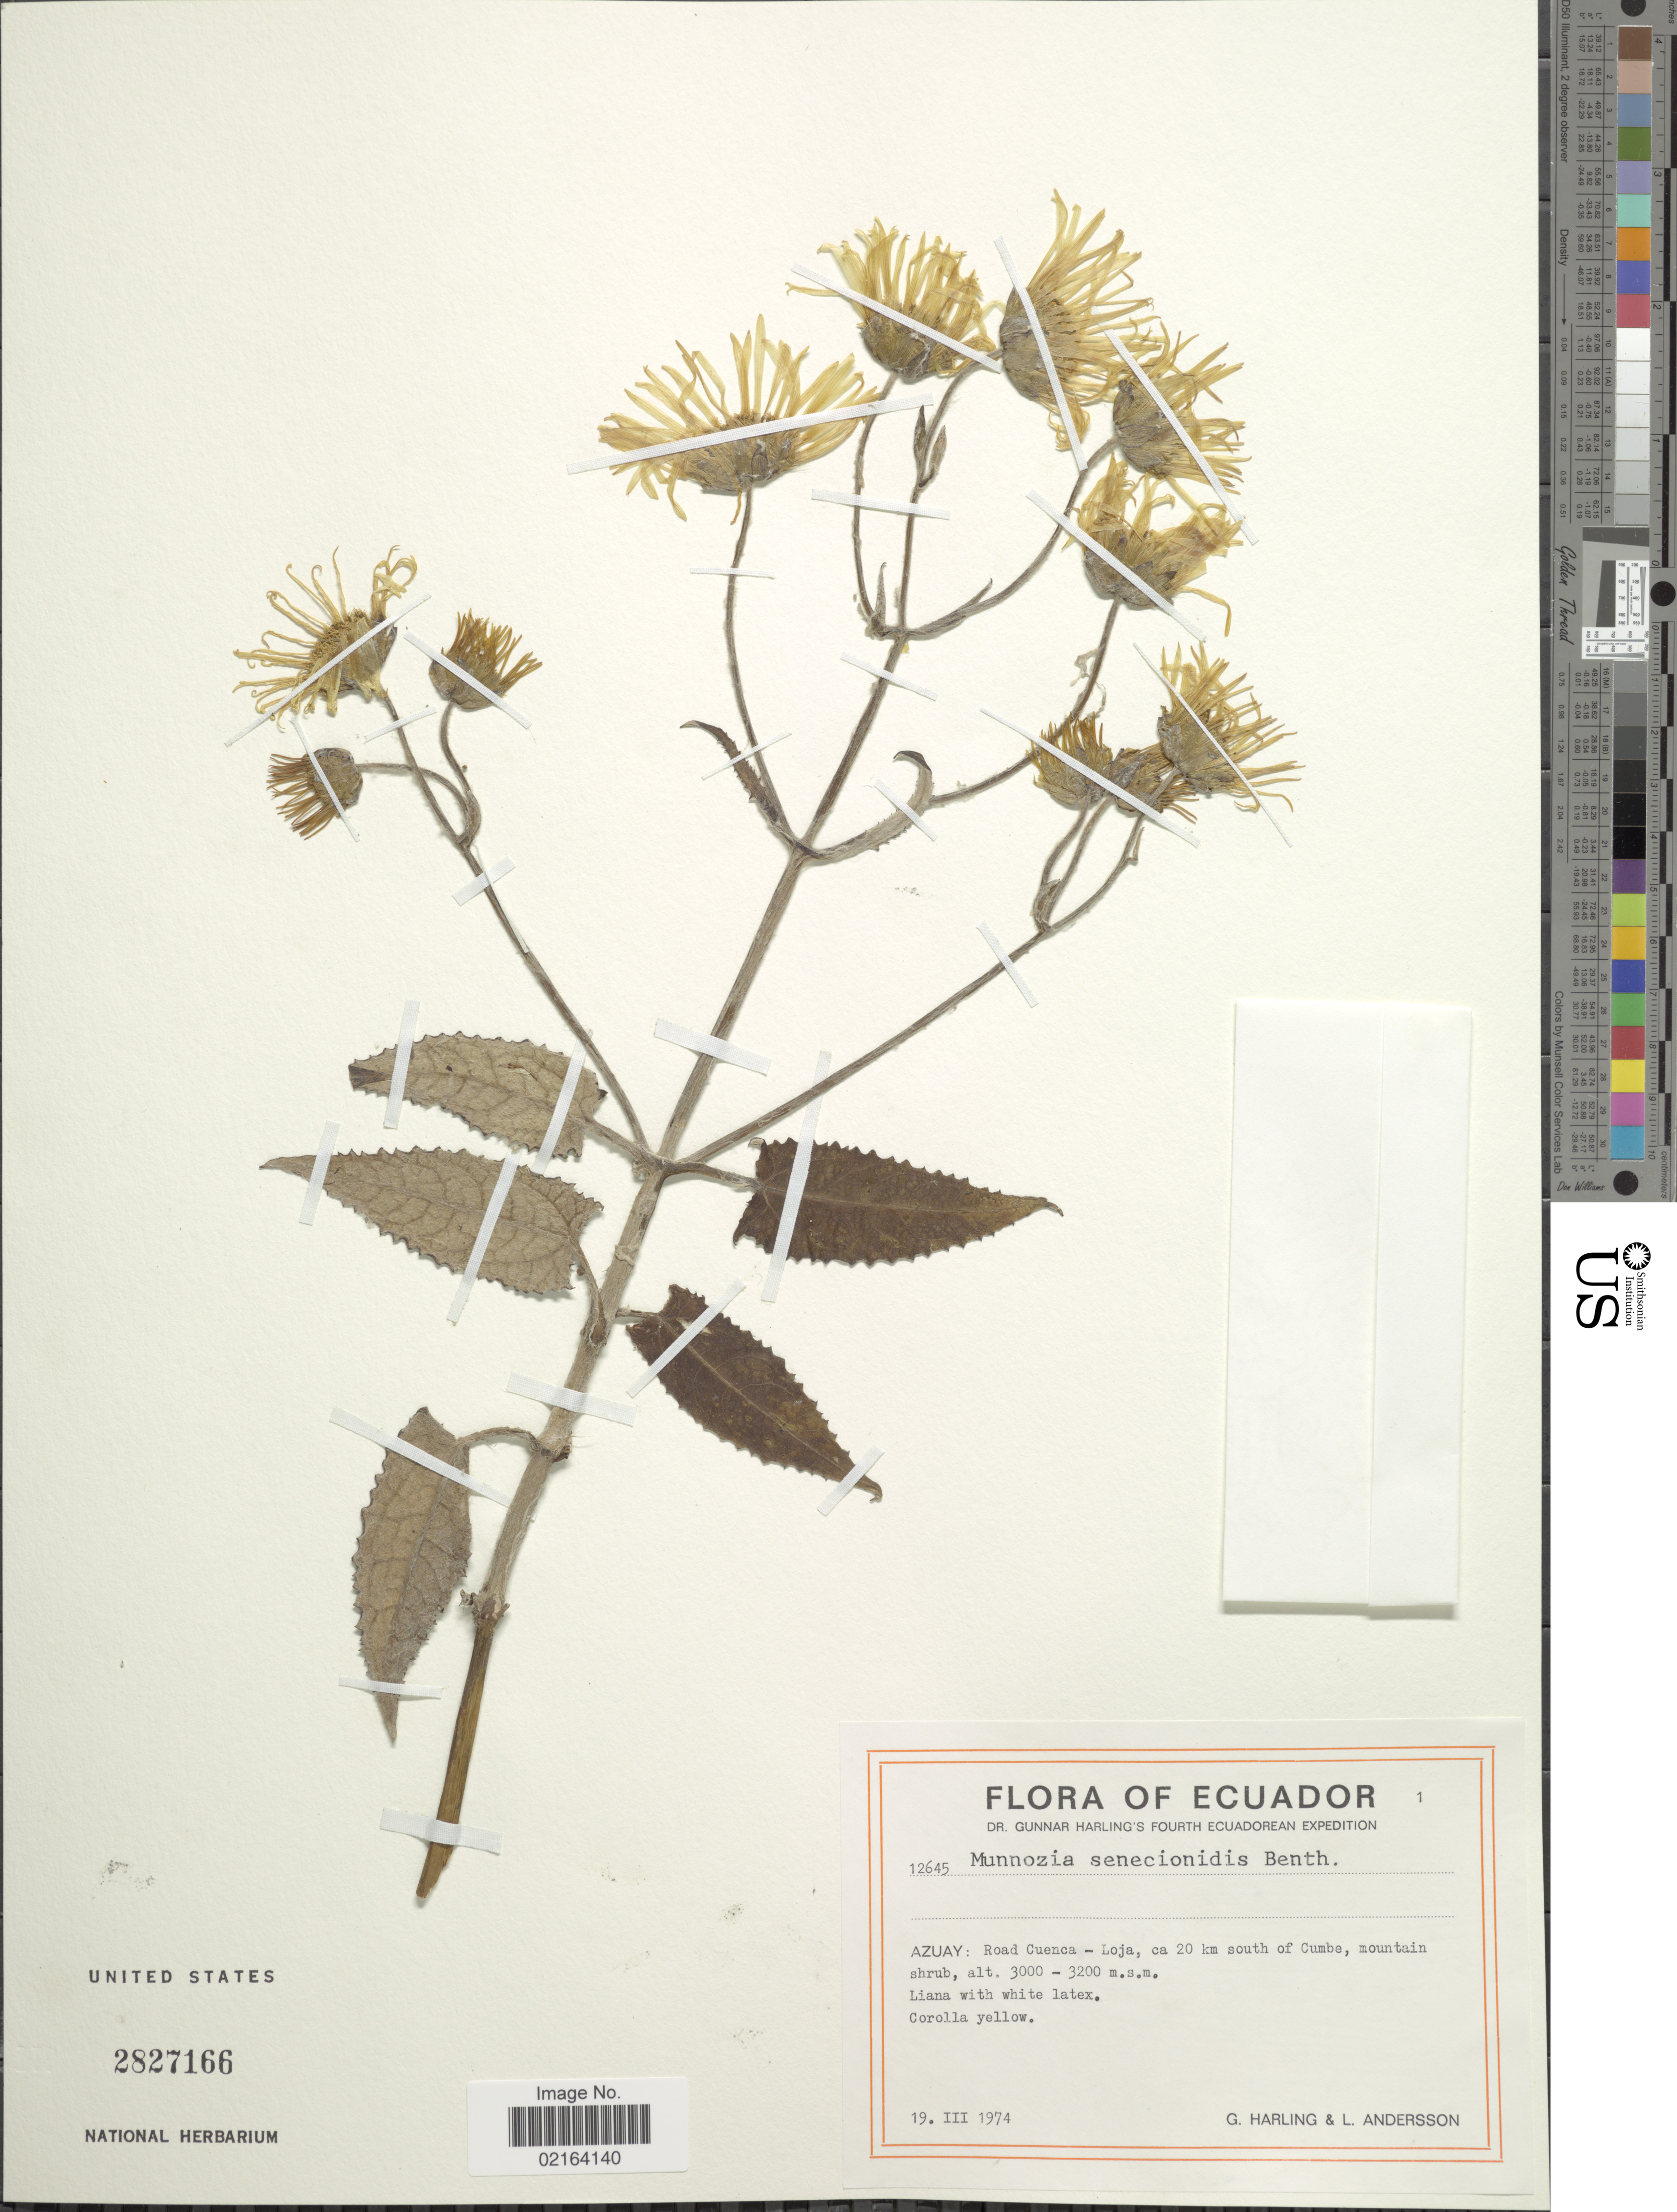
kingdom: Plantae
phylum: Tracheophyta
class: Magnoliopsida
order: Asterales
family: Asteraceae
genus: Munnozia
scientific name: Munnozia senecionidis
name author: Benth.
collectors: G. Harling & L. Andersson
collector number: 12645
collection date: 1974-03-19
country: Ecuador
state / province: Azuay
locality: Road Cuenca, Loja, 20 km south of Cumbe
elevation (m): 3000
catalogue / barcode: US 2827166